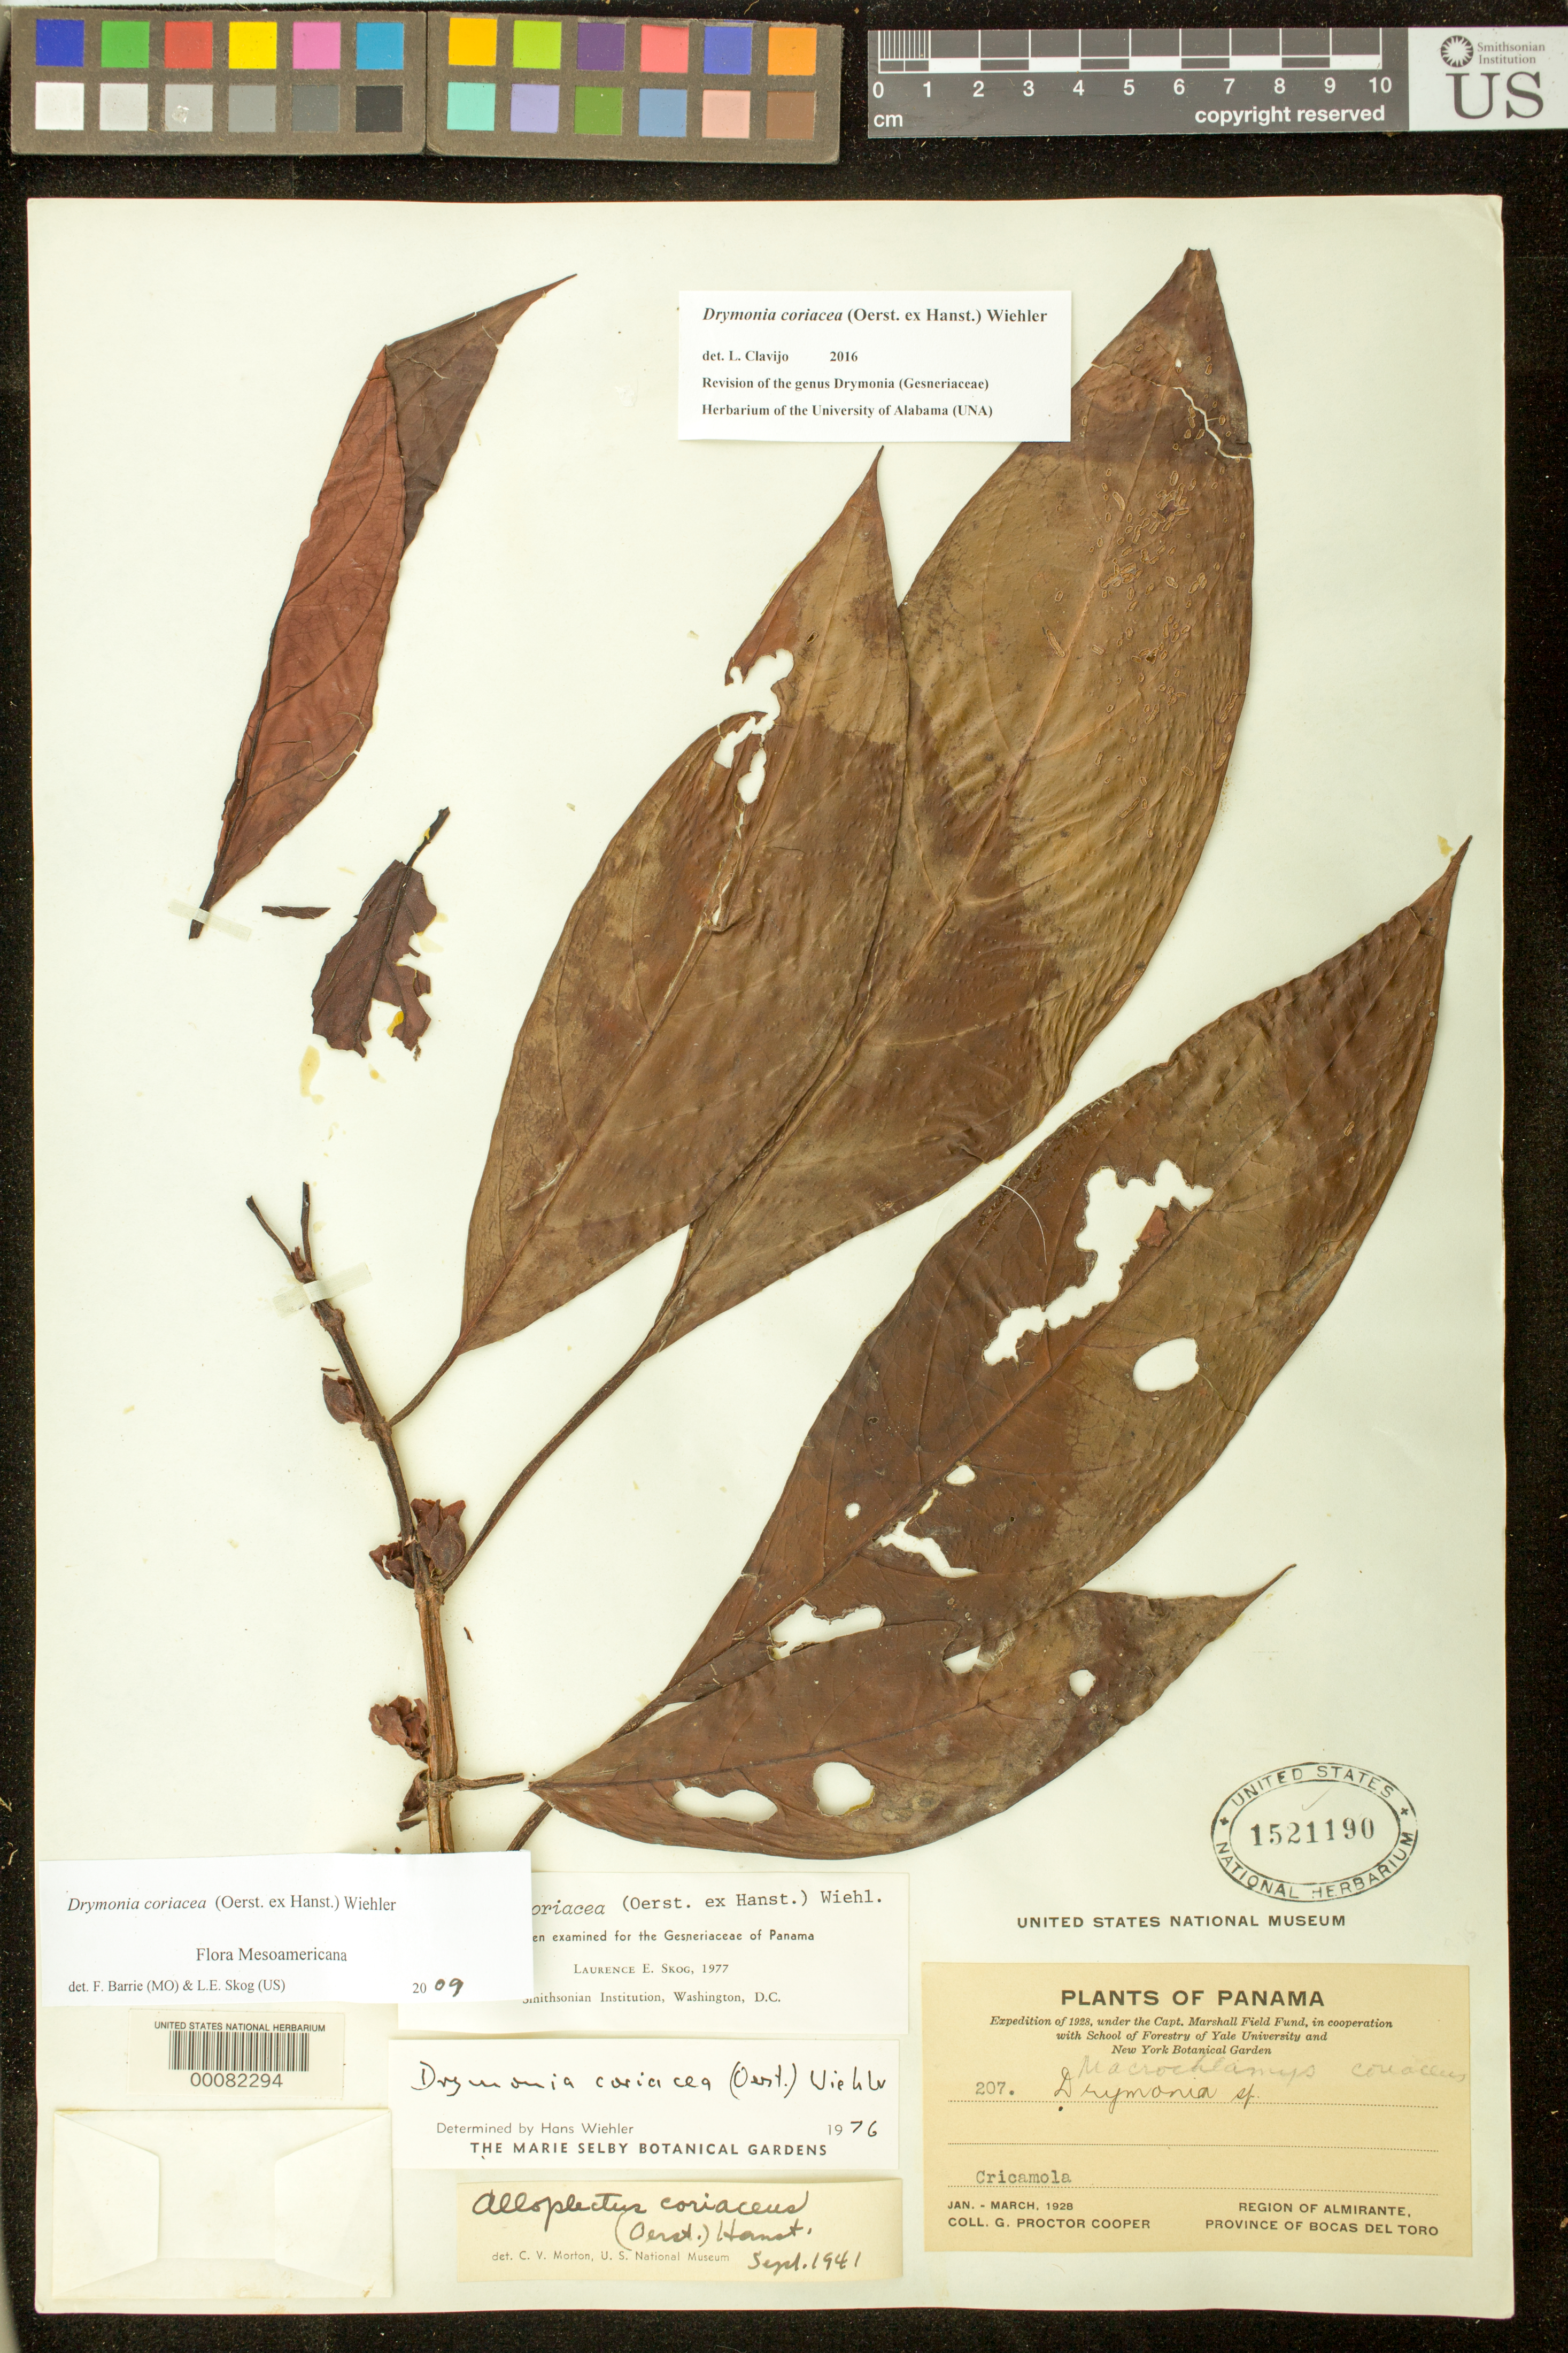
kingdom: Plantae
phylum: Tracheophyta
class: Magnoliopsida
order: Lamiales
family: Gesneriaceae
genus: Drymonia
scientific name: Drymonia coriacea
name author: (Oerst. ex Hanst.) Wiehler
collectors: G. Cooper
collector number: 207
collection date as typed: Jan-Mar 1928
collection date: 1928-01/1928-03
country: Panama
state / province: Bocas del Toro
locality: Region of Almirante, Cricamola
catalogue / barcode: US 1521190